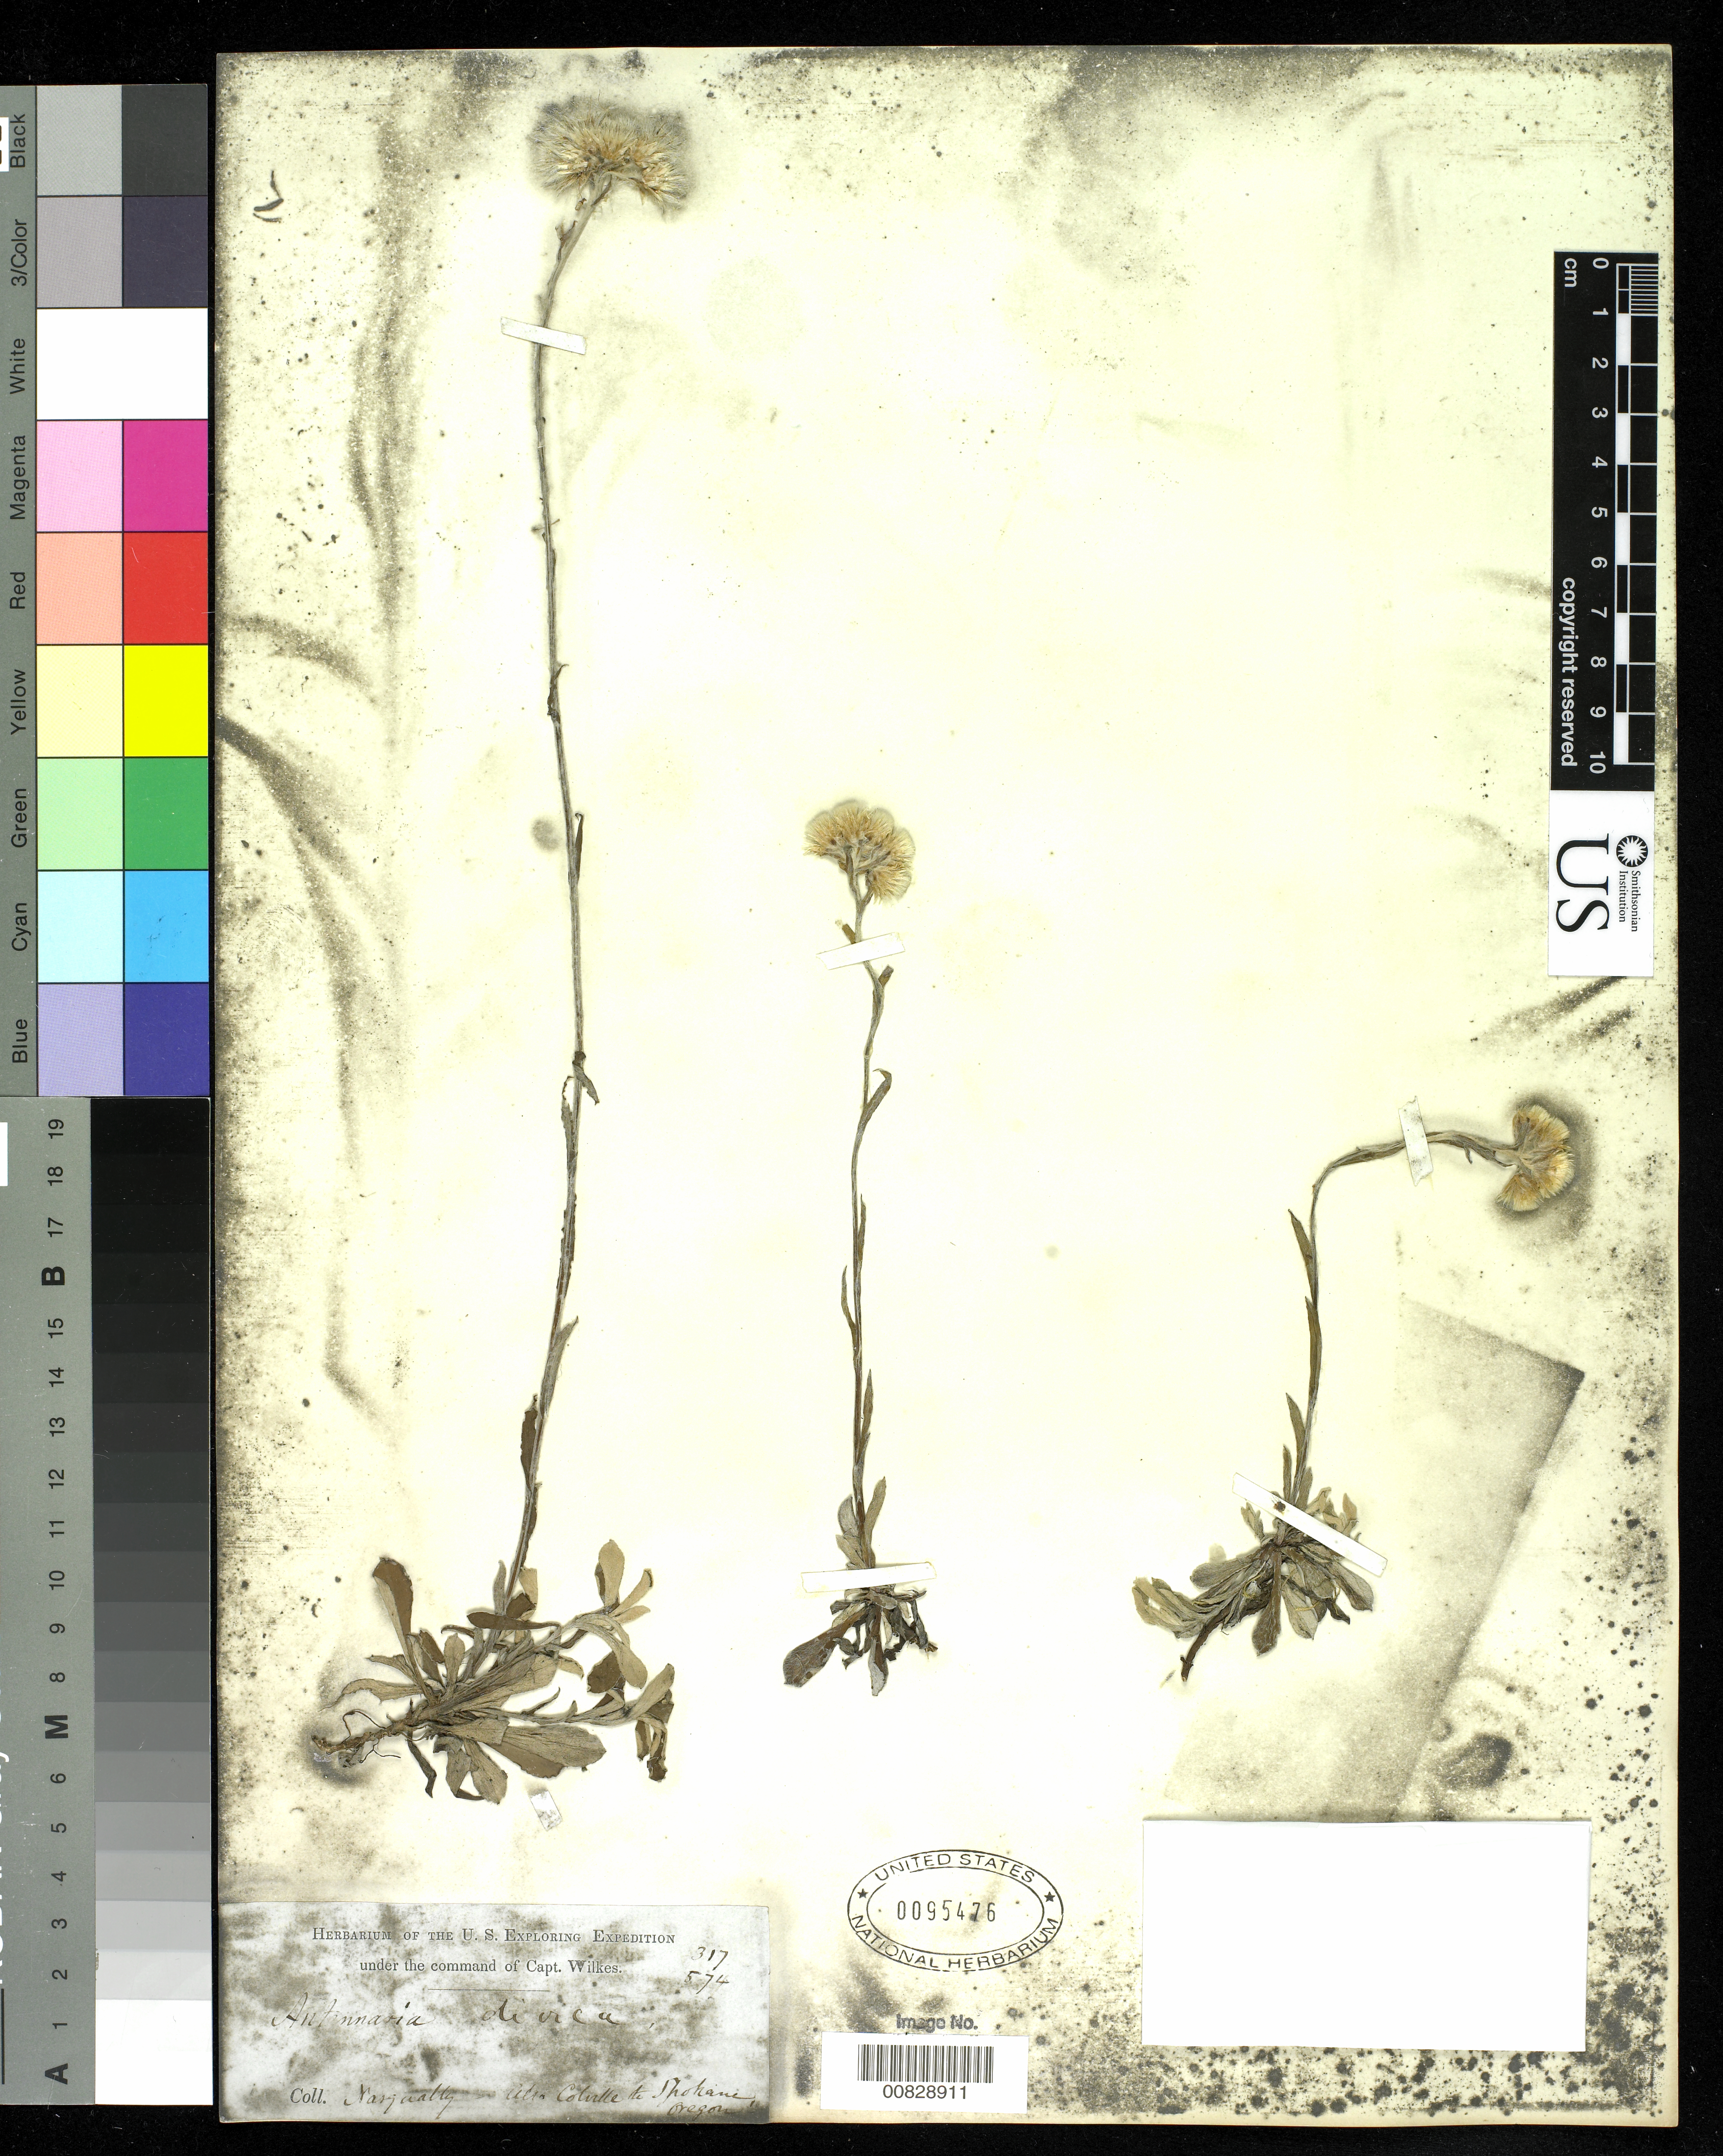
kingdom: Plantae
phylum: Tracheophyta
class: Magnoliopsida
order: Asterales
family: Asteraceae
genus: Antennaria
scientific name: Antennaria howellii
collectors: Wilkes Explor. Exped.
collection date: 1838/1842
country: United States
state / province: Washington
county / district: Spokane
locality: Nisqually, also Colville to Spokane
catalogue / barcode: US 95476